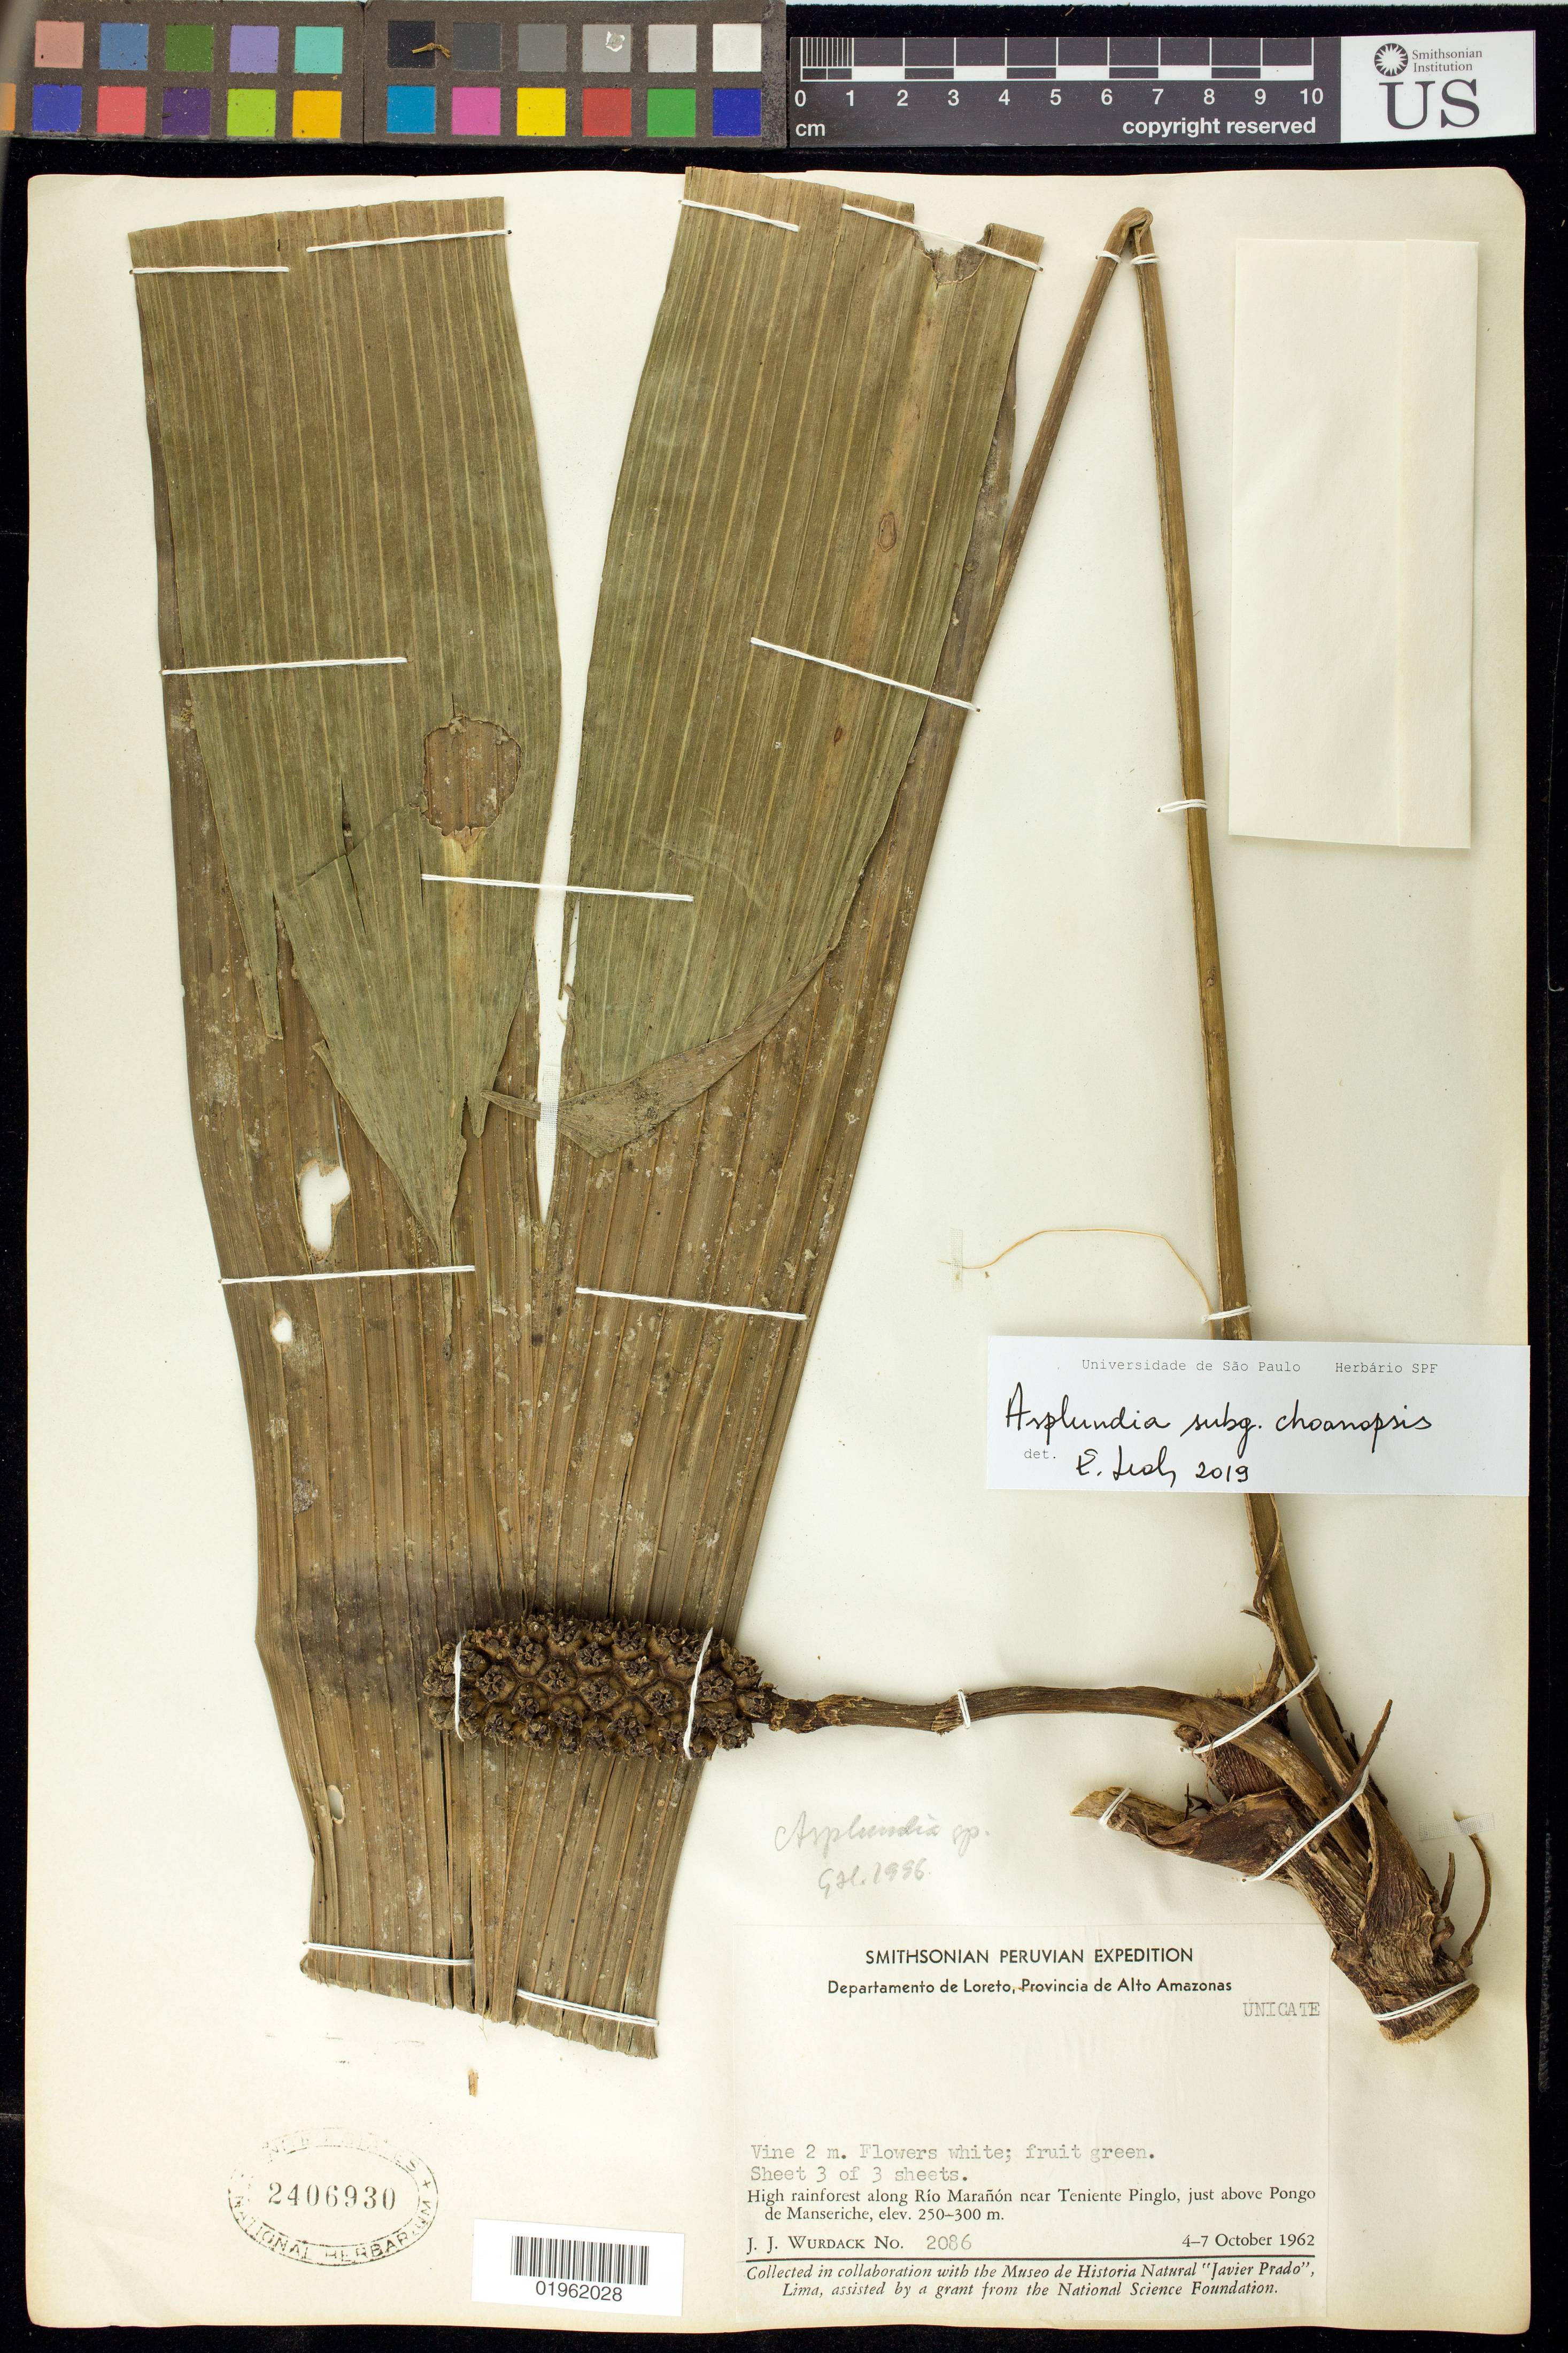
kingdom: Plantae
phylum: Tracheophyta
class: Liliopsida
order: Pandanales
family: Cyclanthaceae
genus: Asplundia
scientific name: Asplundia (Choanopsis) sp.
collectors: J. J. Wurdack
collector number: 2086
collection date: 1962-10-04/1962-10-07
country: Peru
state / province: Loreto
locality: Provincia de Alto Amazonas. High rainforest along Rio Maranon near Teniente Pinglo, just above Pongo de Manseriche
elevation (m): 250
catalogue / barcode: US 2406930